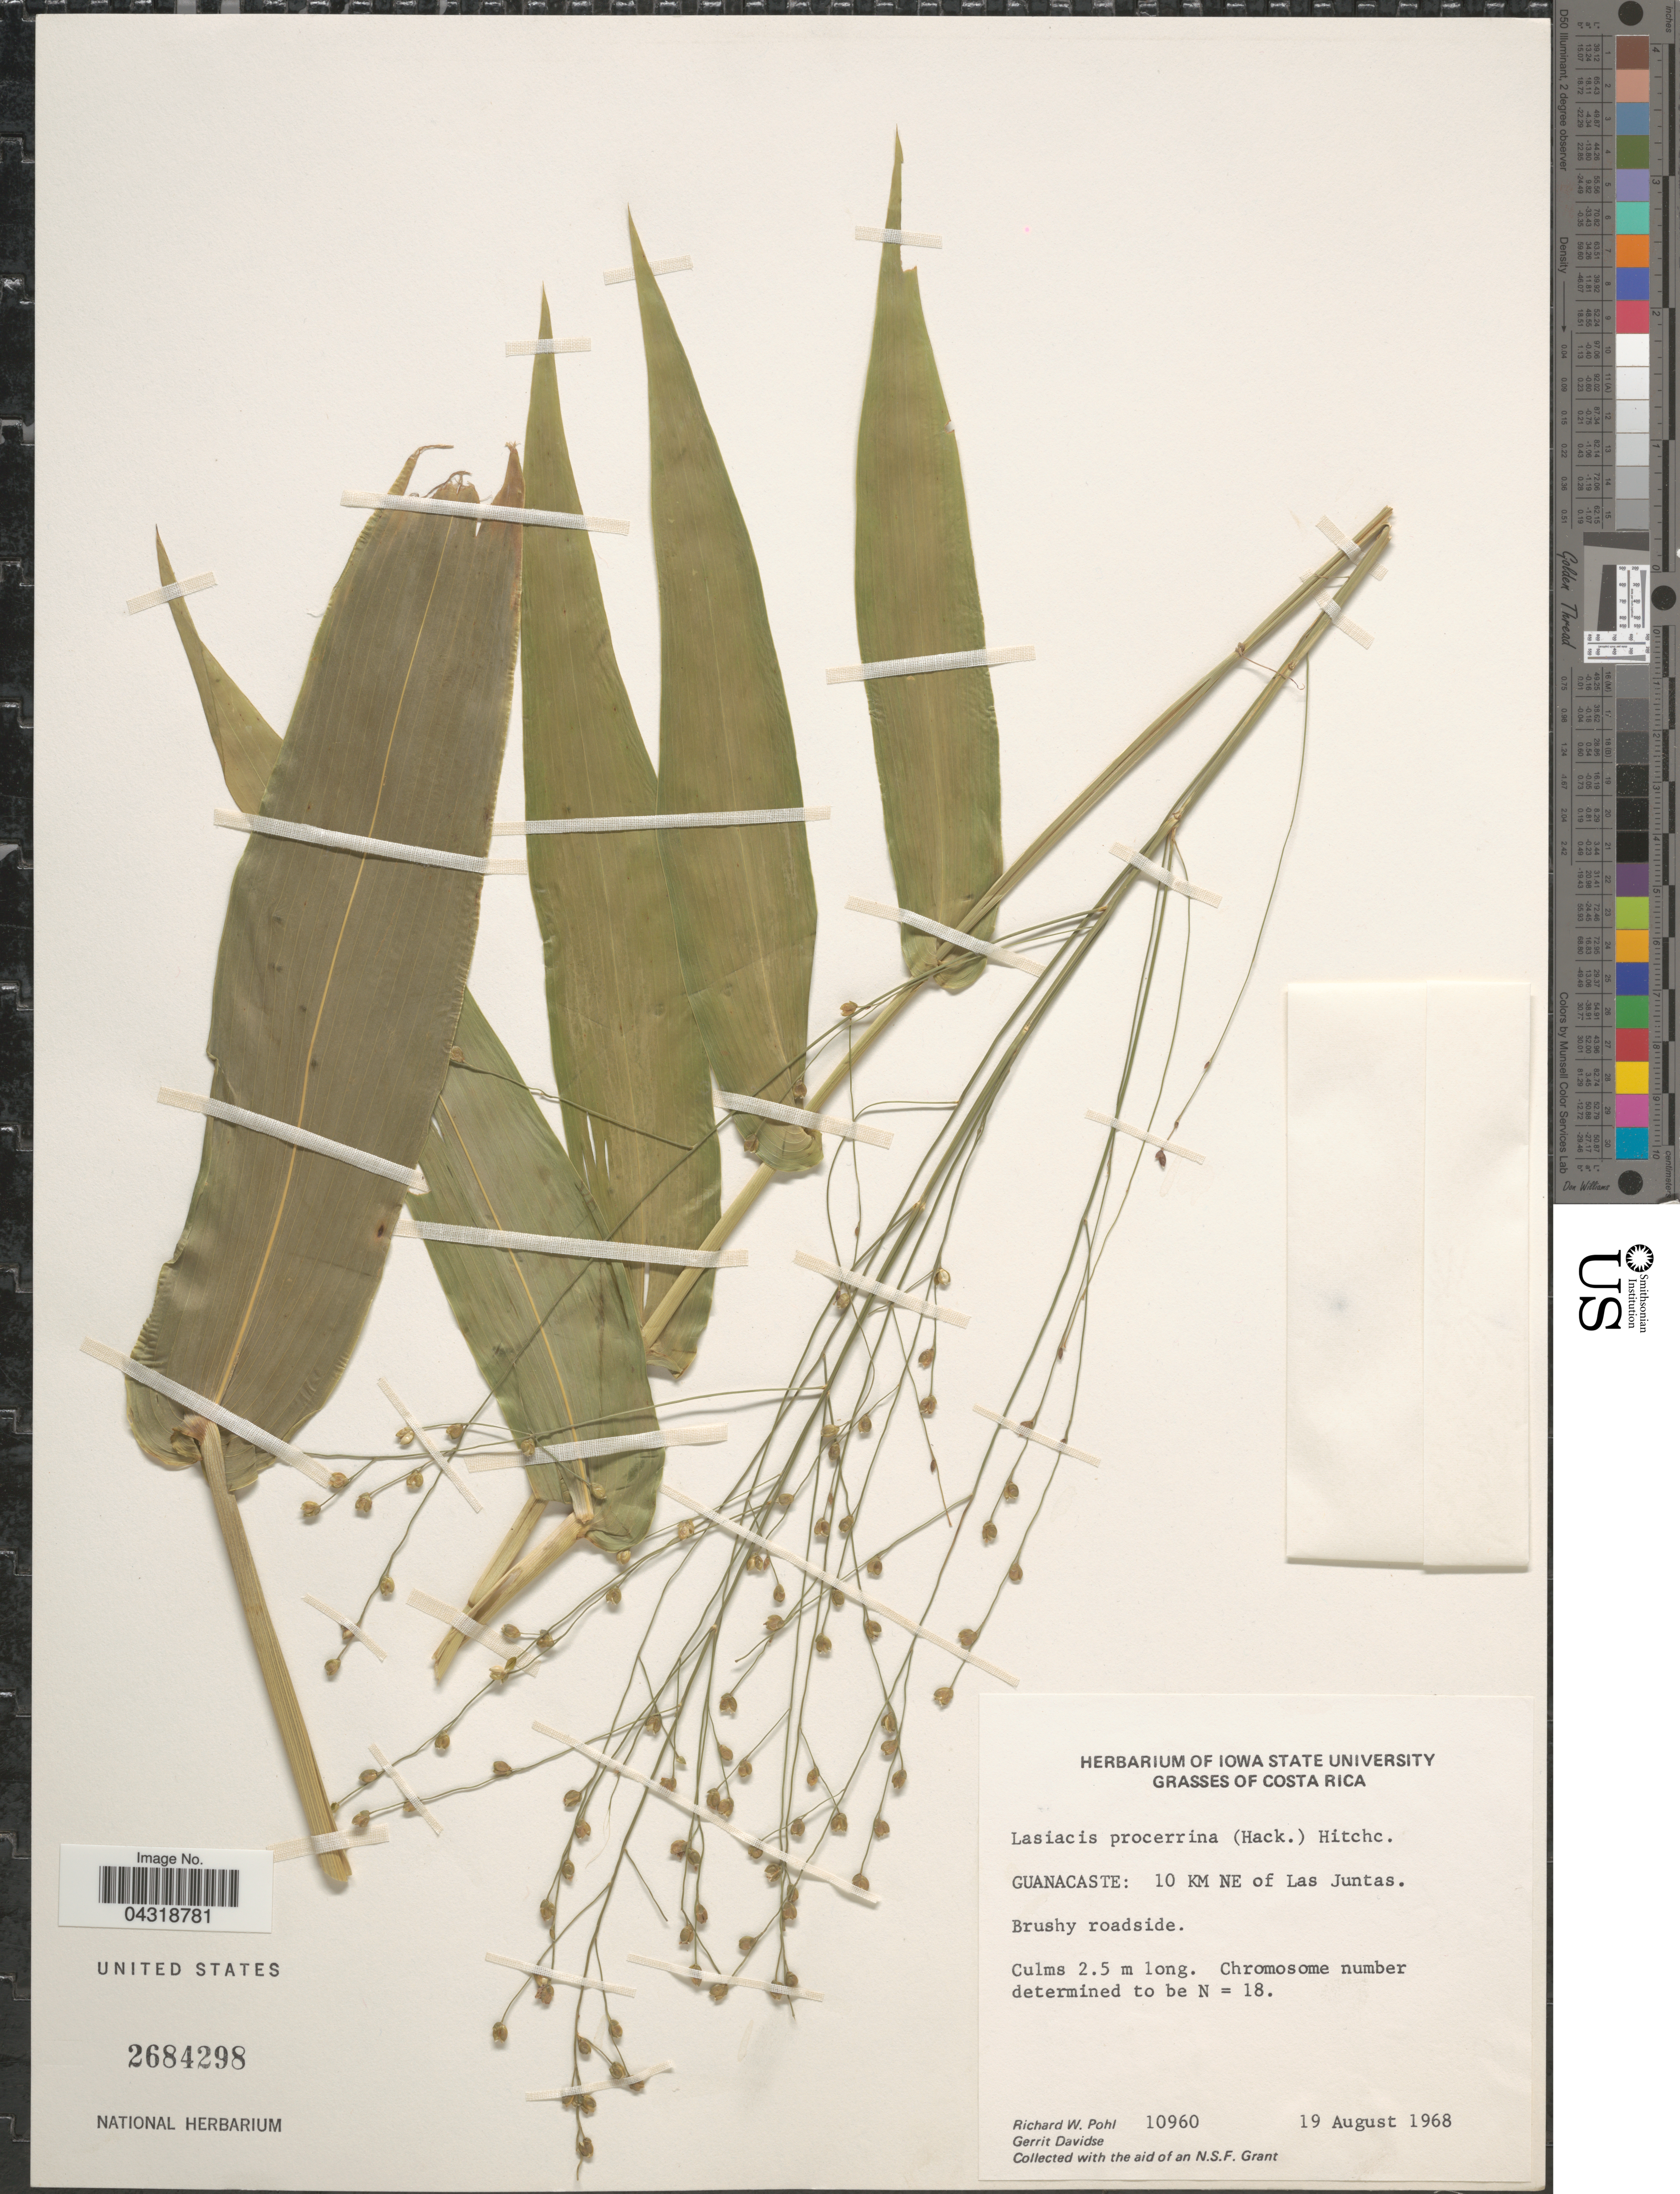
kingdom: Plantae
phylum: Tracheophyta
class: Liliopsida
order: Poales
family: Poaceae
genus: Lasiacis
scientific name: Lasiacis procerrima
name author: (Hack.) Hitchc.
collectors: R. W. Pohl & G. Davidse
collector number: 10960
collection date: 1968-08-19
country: Costa Rica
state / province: Guanacaste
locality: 10 KM NE of Las Juntas.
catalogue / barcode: US 2684298